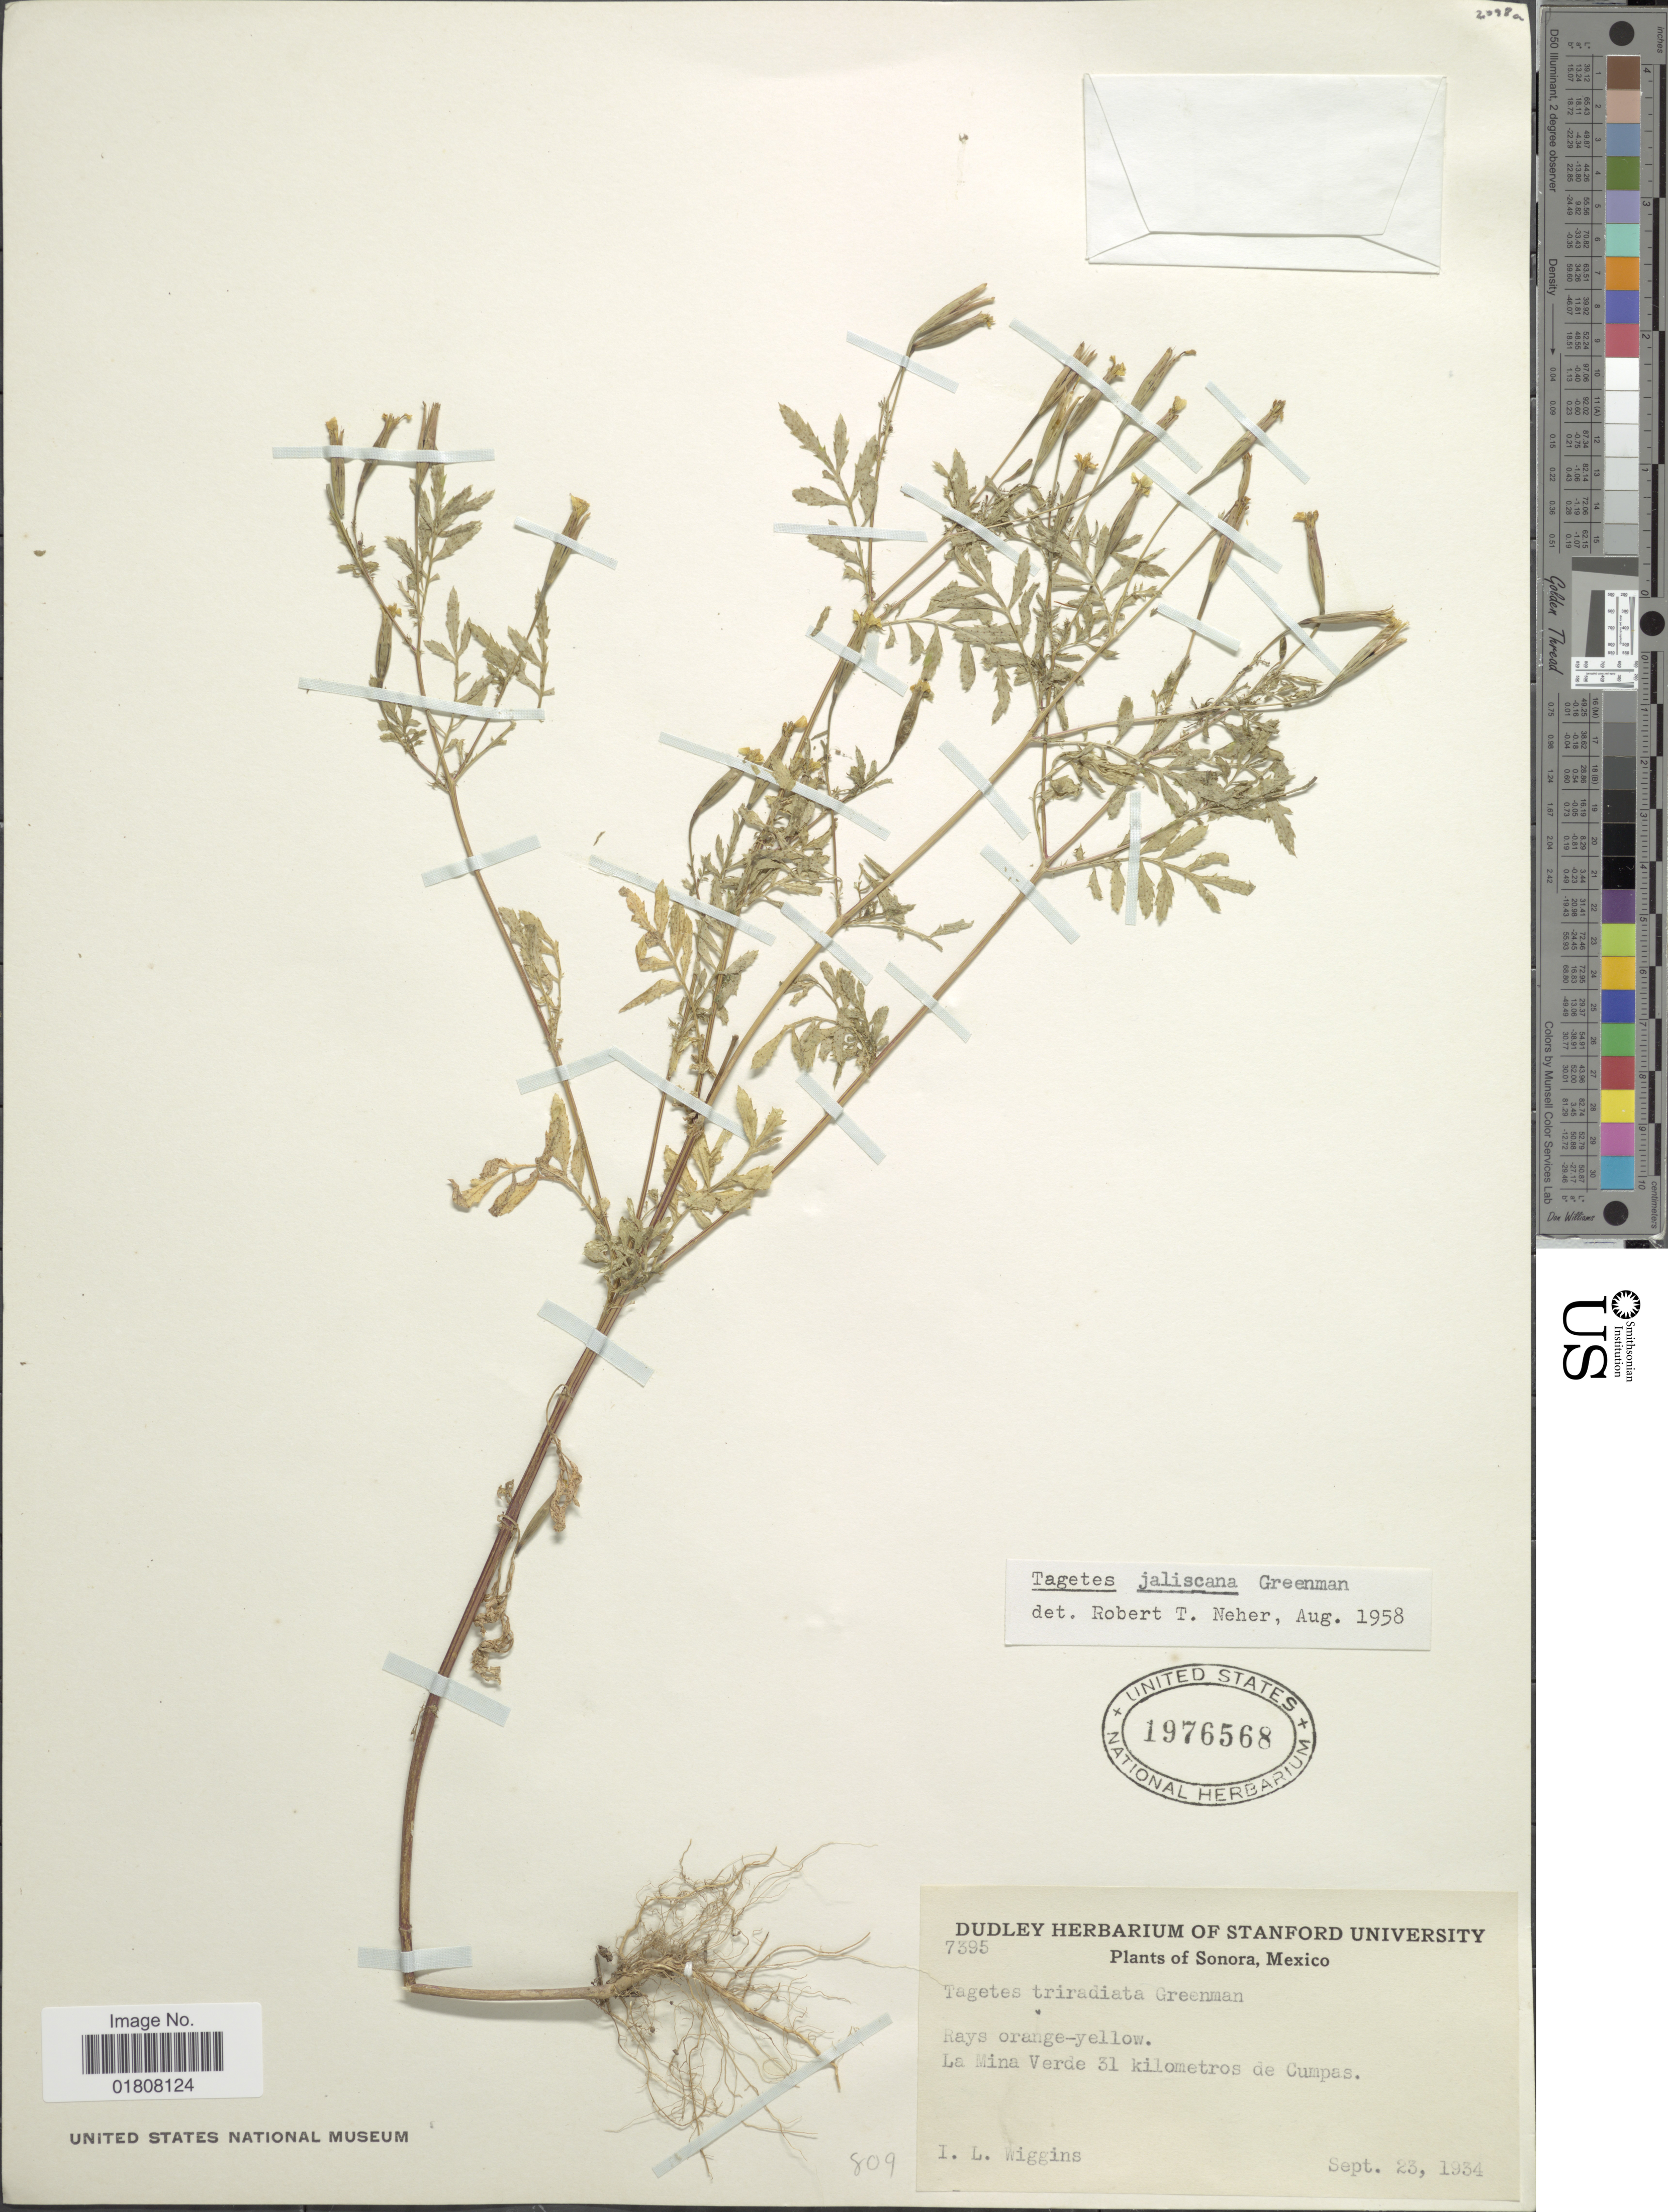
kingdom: Plantae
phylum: Tracheophyta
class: Magnoliopsida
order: Asterales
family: Asteraceae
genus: Tagetes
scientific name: Tagetes jaliscensis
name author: Greenm.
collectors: I. L. Wiggins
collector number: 7395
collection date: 1934-09-23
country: Mexico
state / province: Sonora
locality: La Mina Verde 31 kilometros de Cumpas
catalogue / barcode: US 1976568